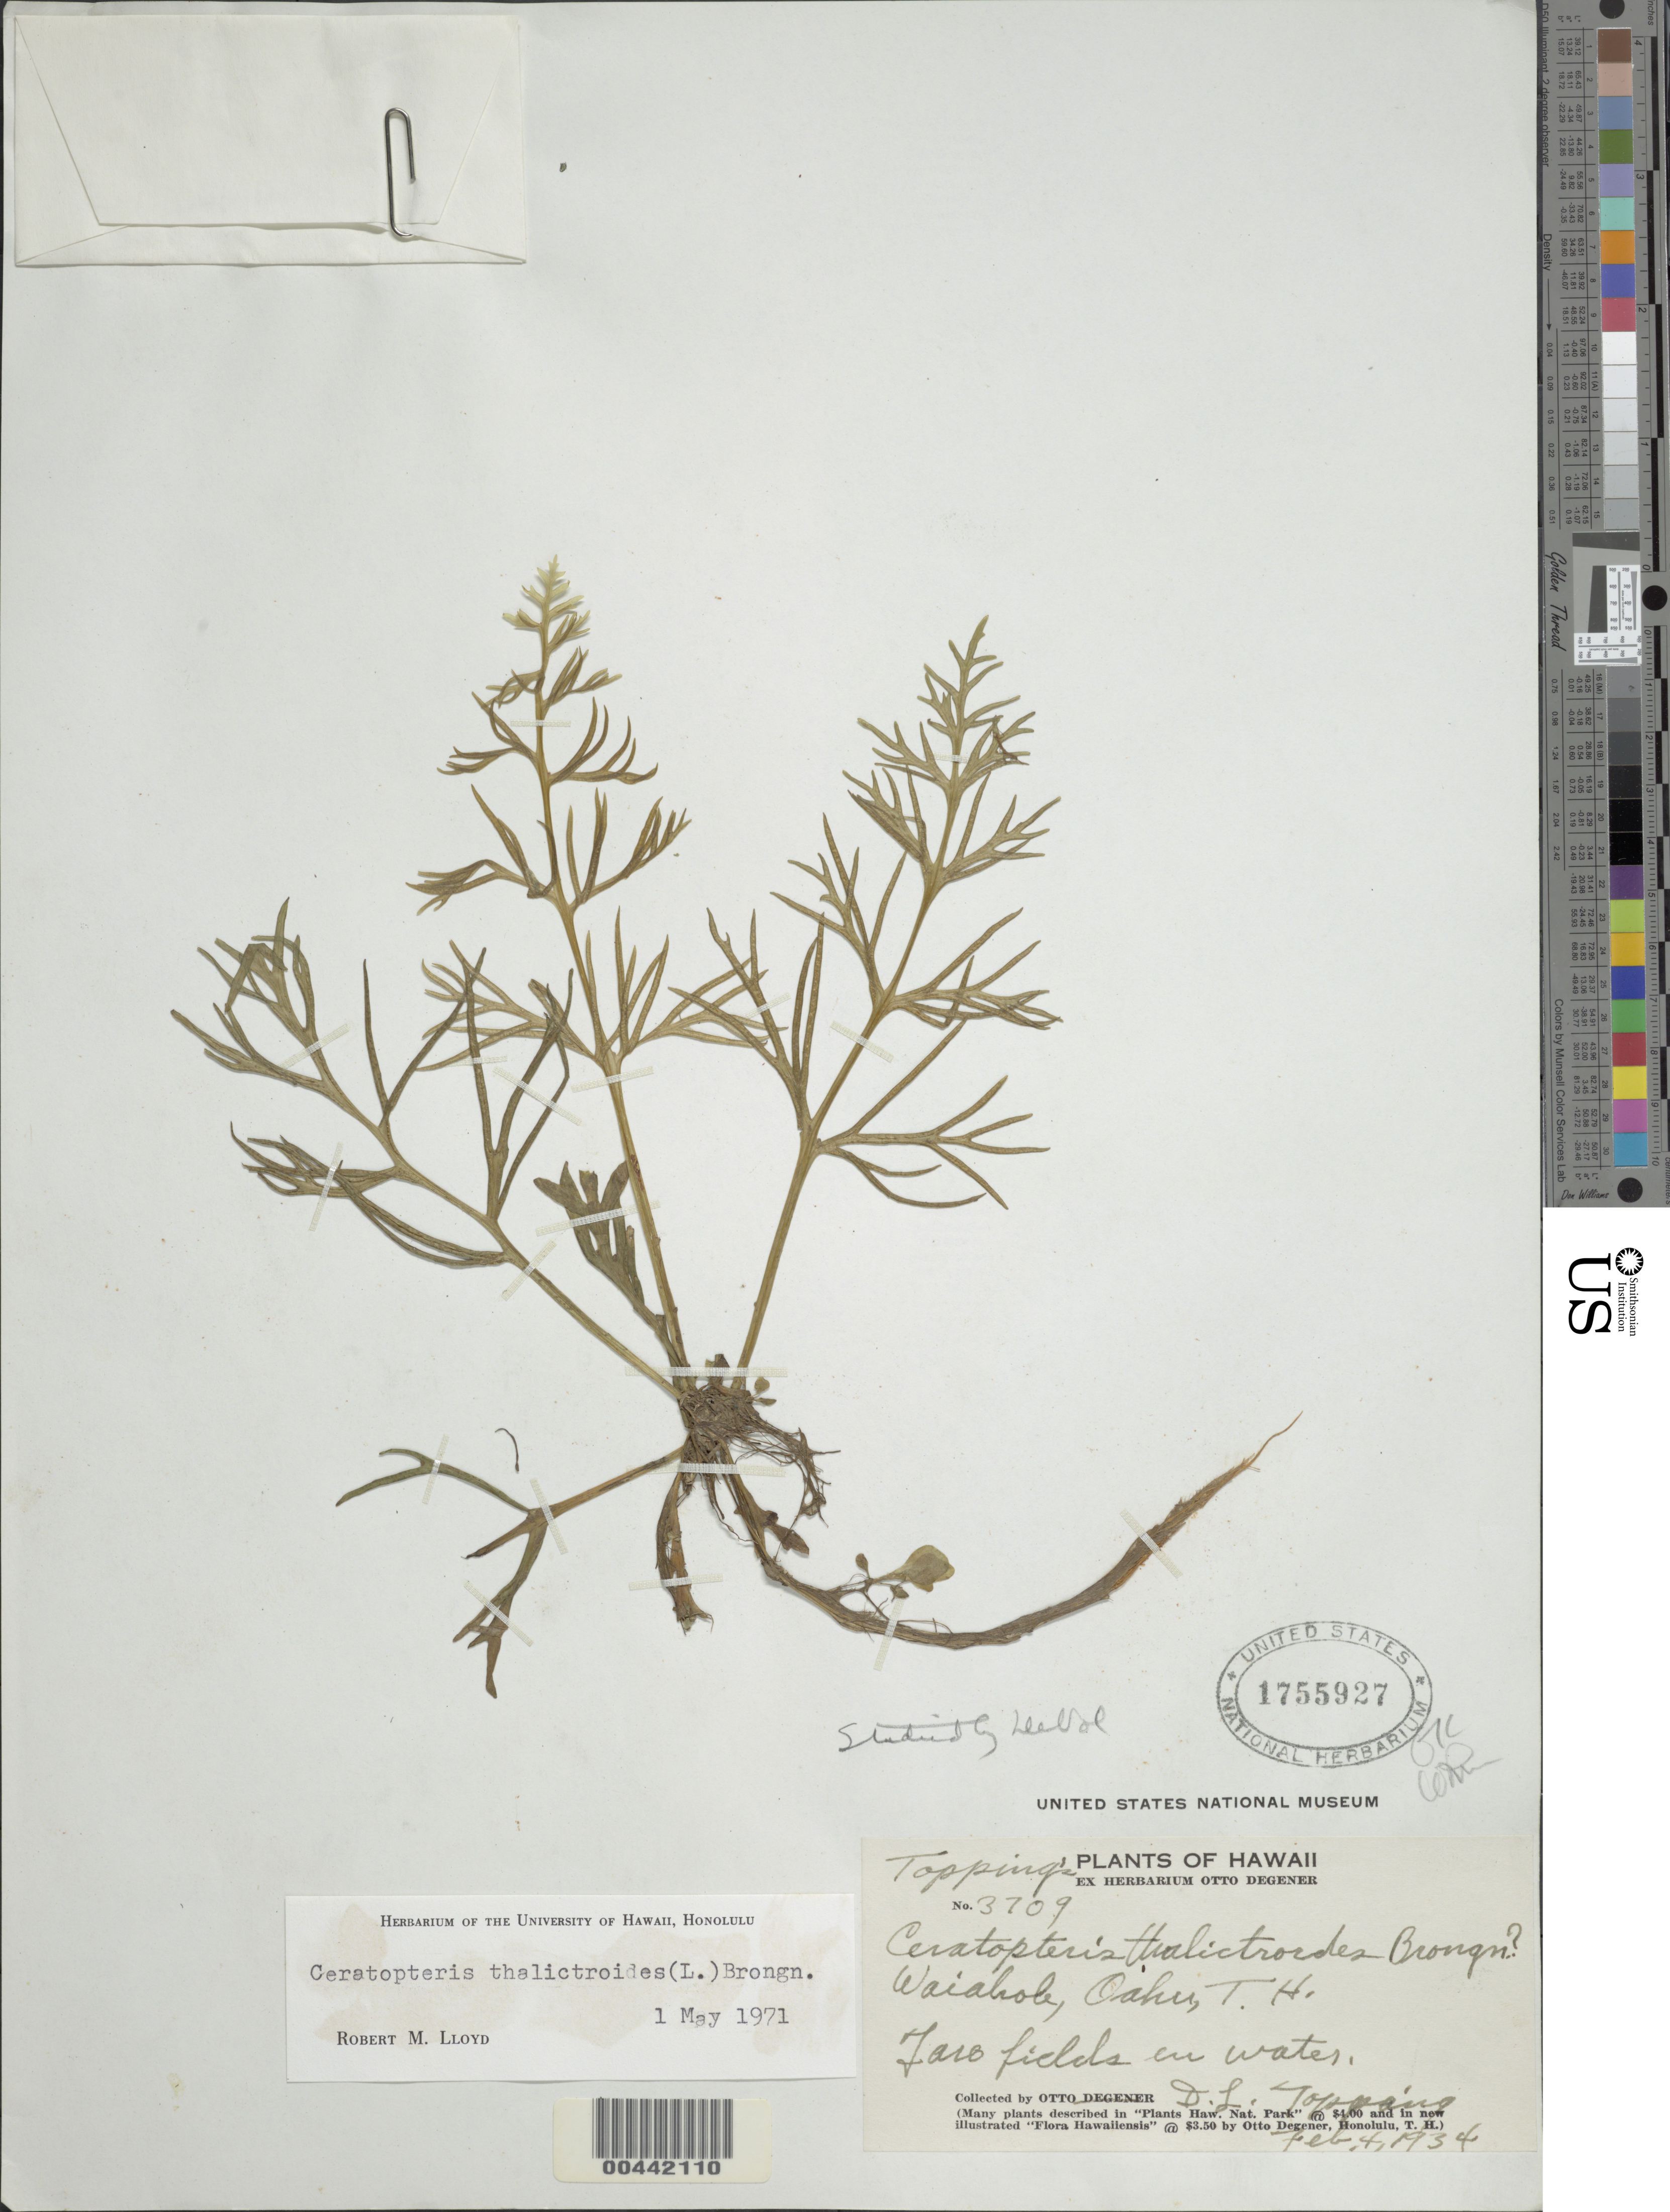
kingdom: Plantae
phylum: Tracheophyta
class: Polypodiopsida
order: Polypodiales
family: Pteridaceae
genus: Ceratopteris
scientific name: Ceratopteris thalictroides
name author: (L.) Brongn.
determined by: Lloyd, R. M.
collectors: D. L. Topping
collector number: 3709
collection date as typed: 4 Feb 1934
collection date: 1934-02-04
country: United States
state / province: Hawaii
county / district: Honolulu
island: Oahu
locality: Waiahole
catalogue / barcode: US 1755927